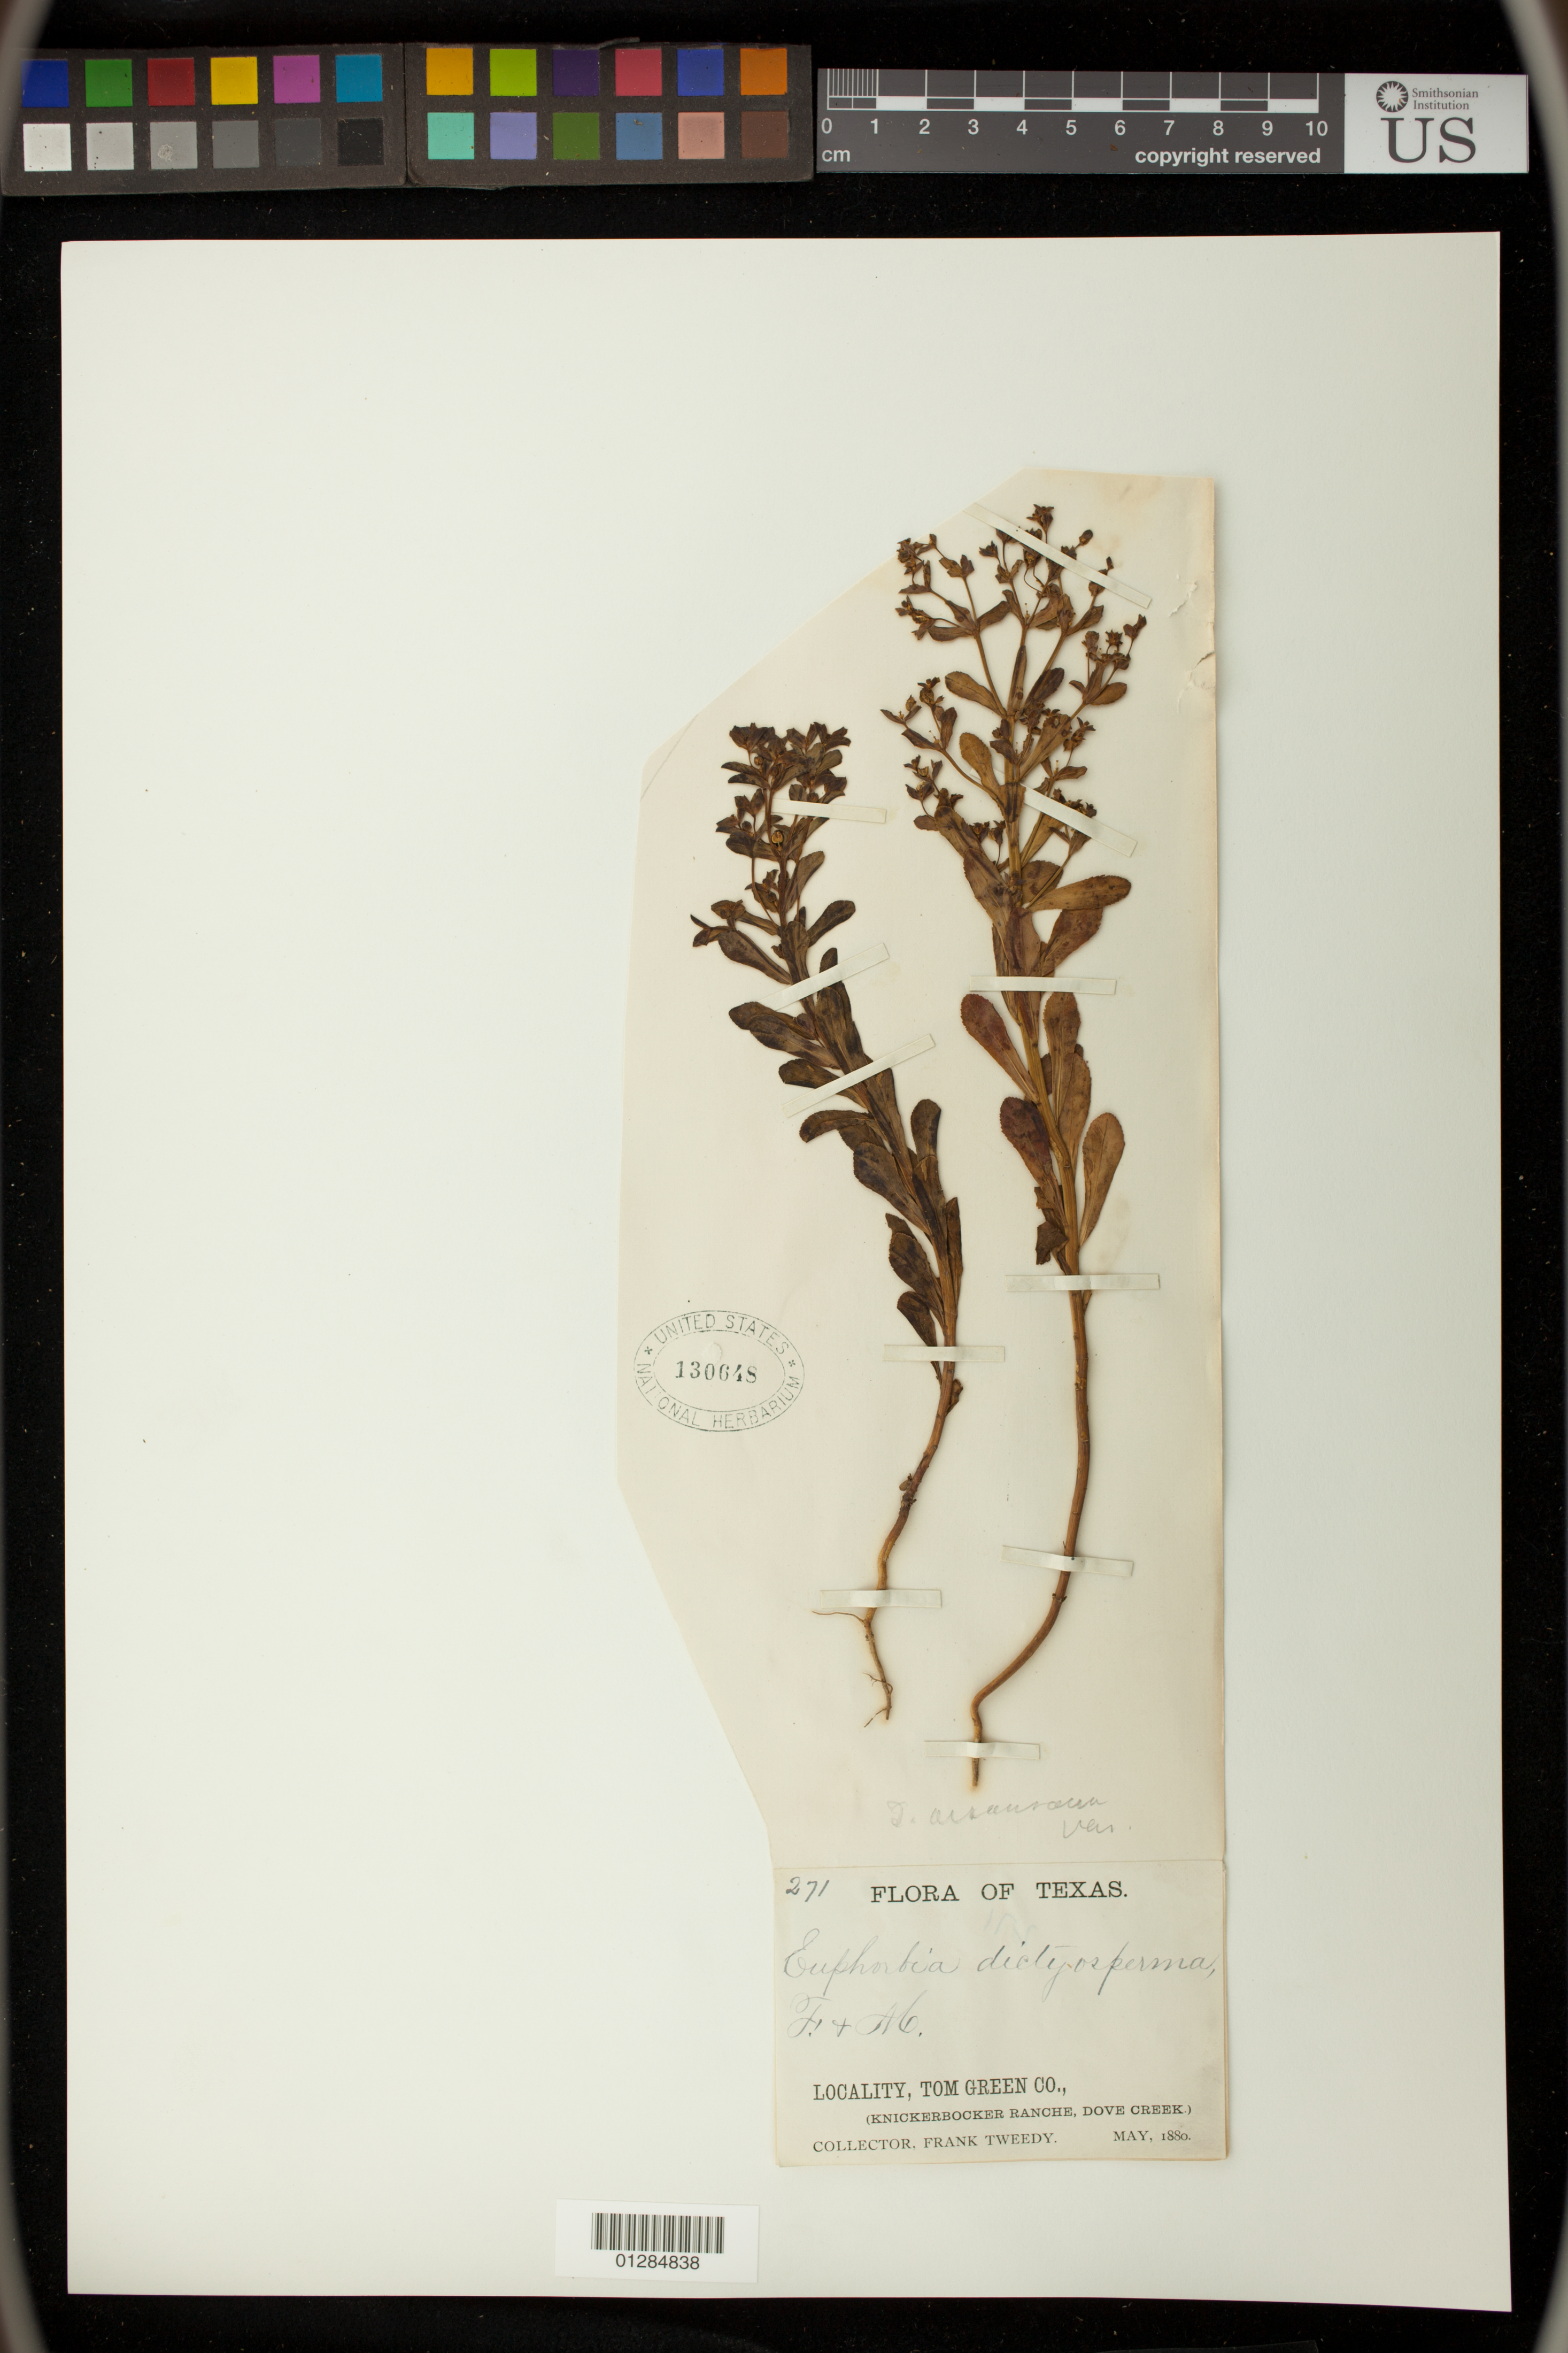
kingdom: Plantae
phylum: Tracheophyta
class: Magnoliopsida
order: Malpighiales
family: Euphorbiaceae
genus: Euphorbia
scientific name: Euphorbia spathulata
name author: Lam.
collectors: F. Tweedy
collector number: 271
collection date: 1880-05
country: United States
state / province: Texas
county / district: Tom Green County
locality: Knickerbocker Ranche, Dove Creek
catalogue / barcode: US 130648